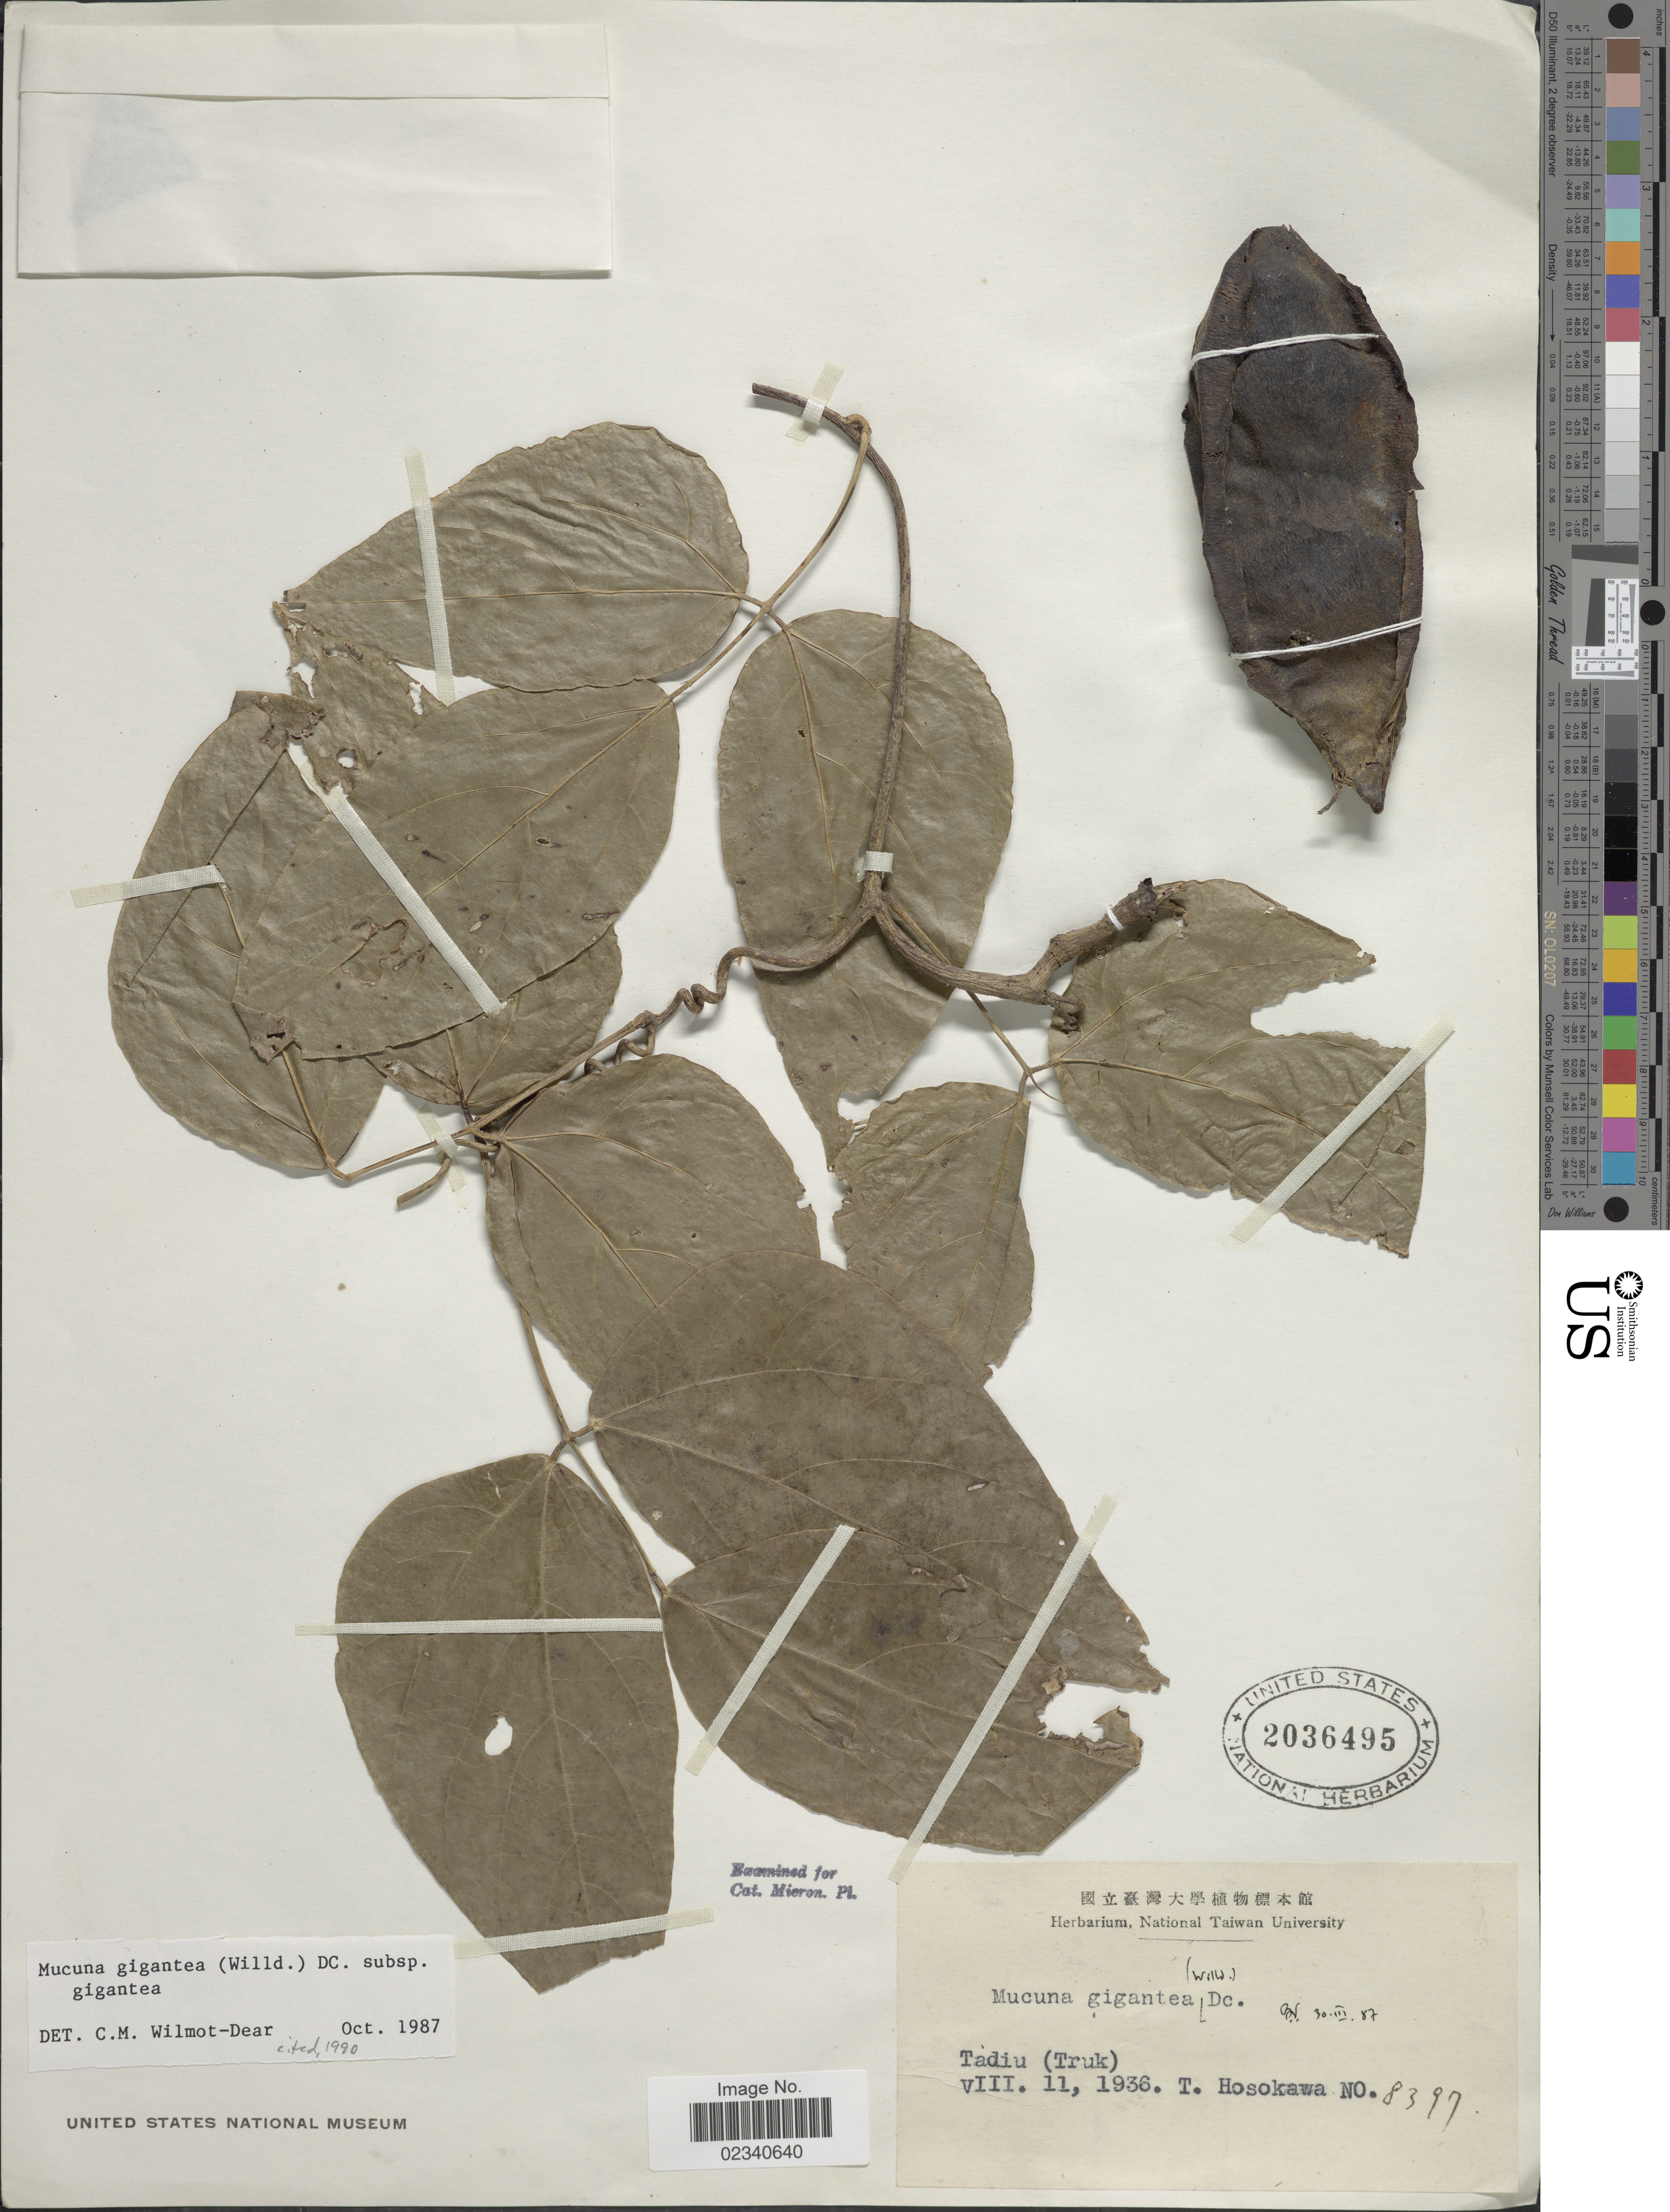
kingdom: Plantae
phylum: Tracheophyta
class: Magnoliopsida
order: Fabales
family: Fabaceae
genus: Mucuna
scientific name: Mucuna gigantea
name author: (Willd.) DC.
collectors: T. Hosokawa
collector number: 8397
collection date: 1936-08-11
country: Micronesia, Federated States of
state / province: Truk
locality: Tadiu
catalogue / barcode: US 2036495